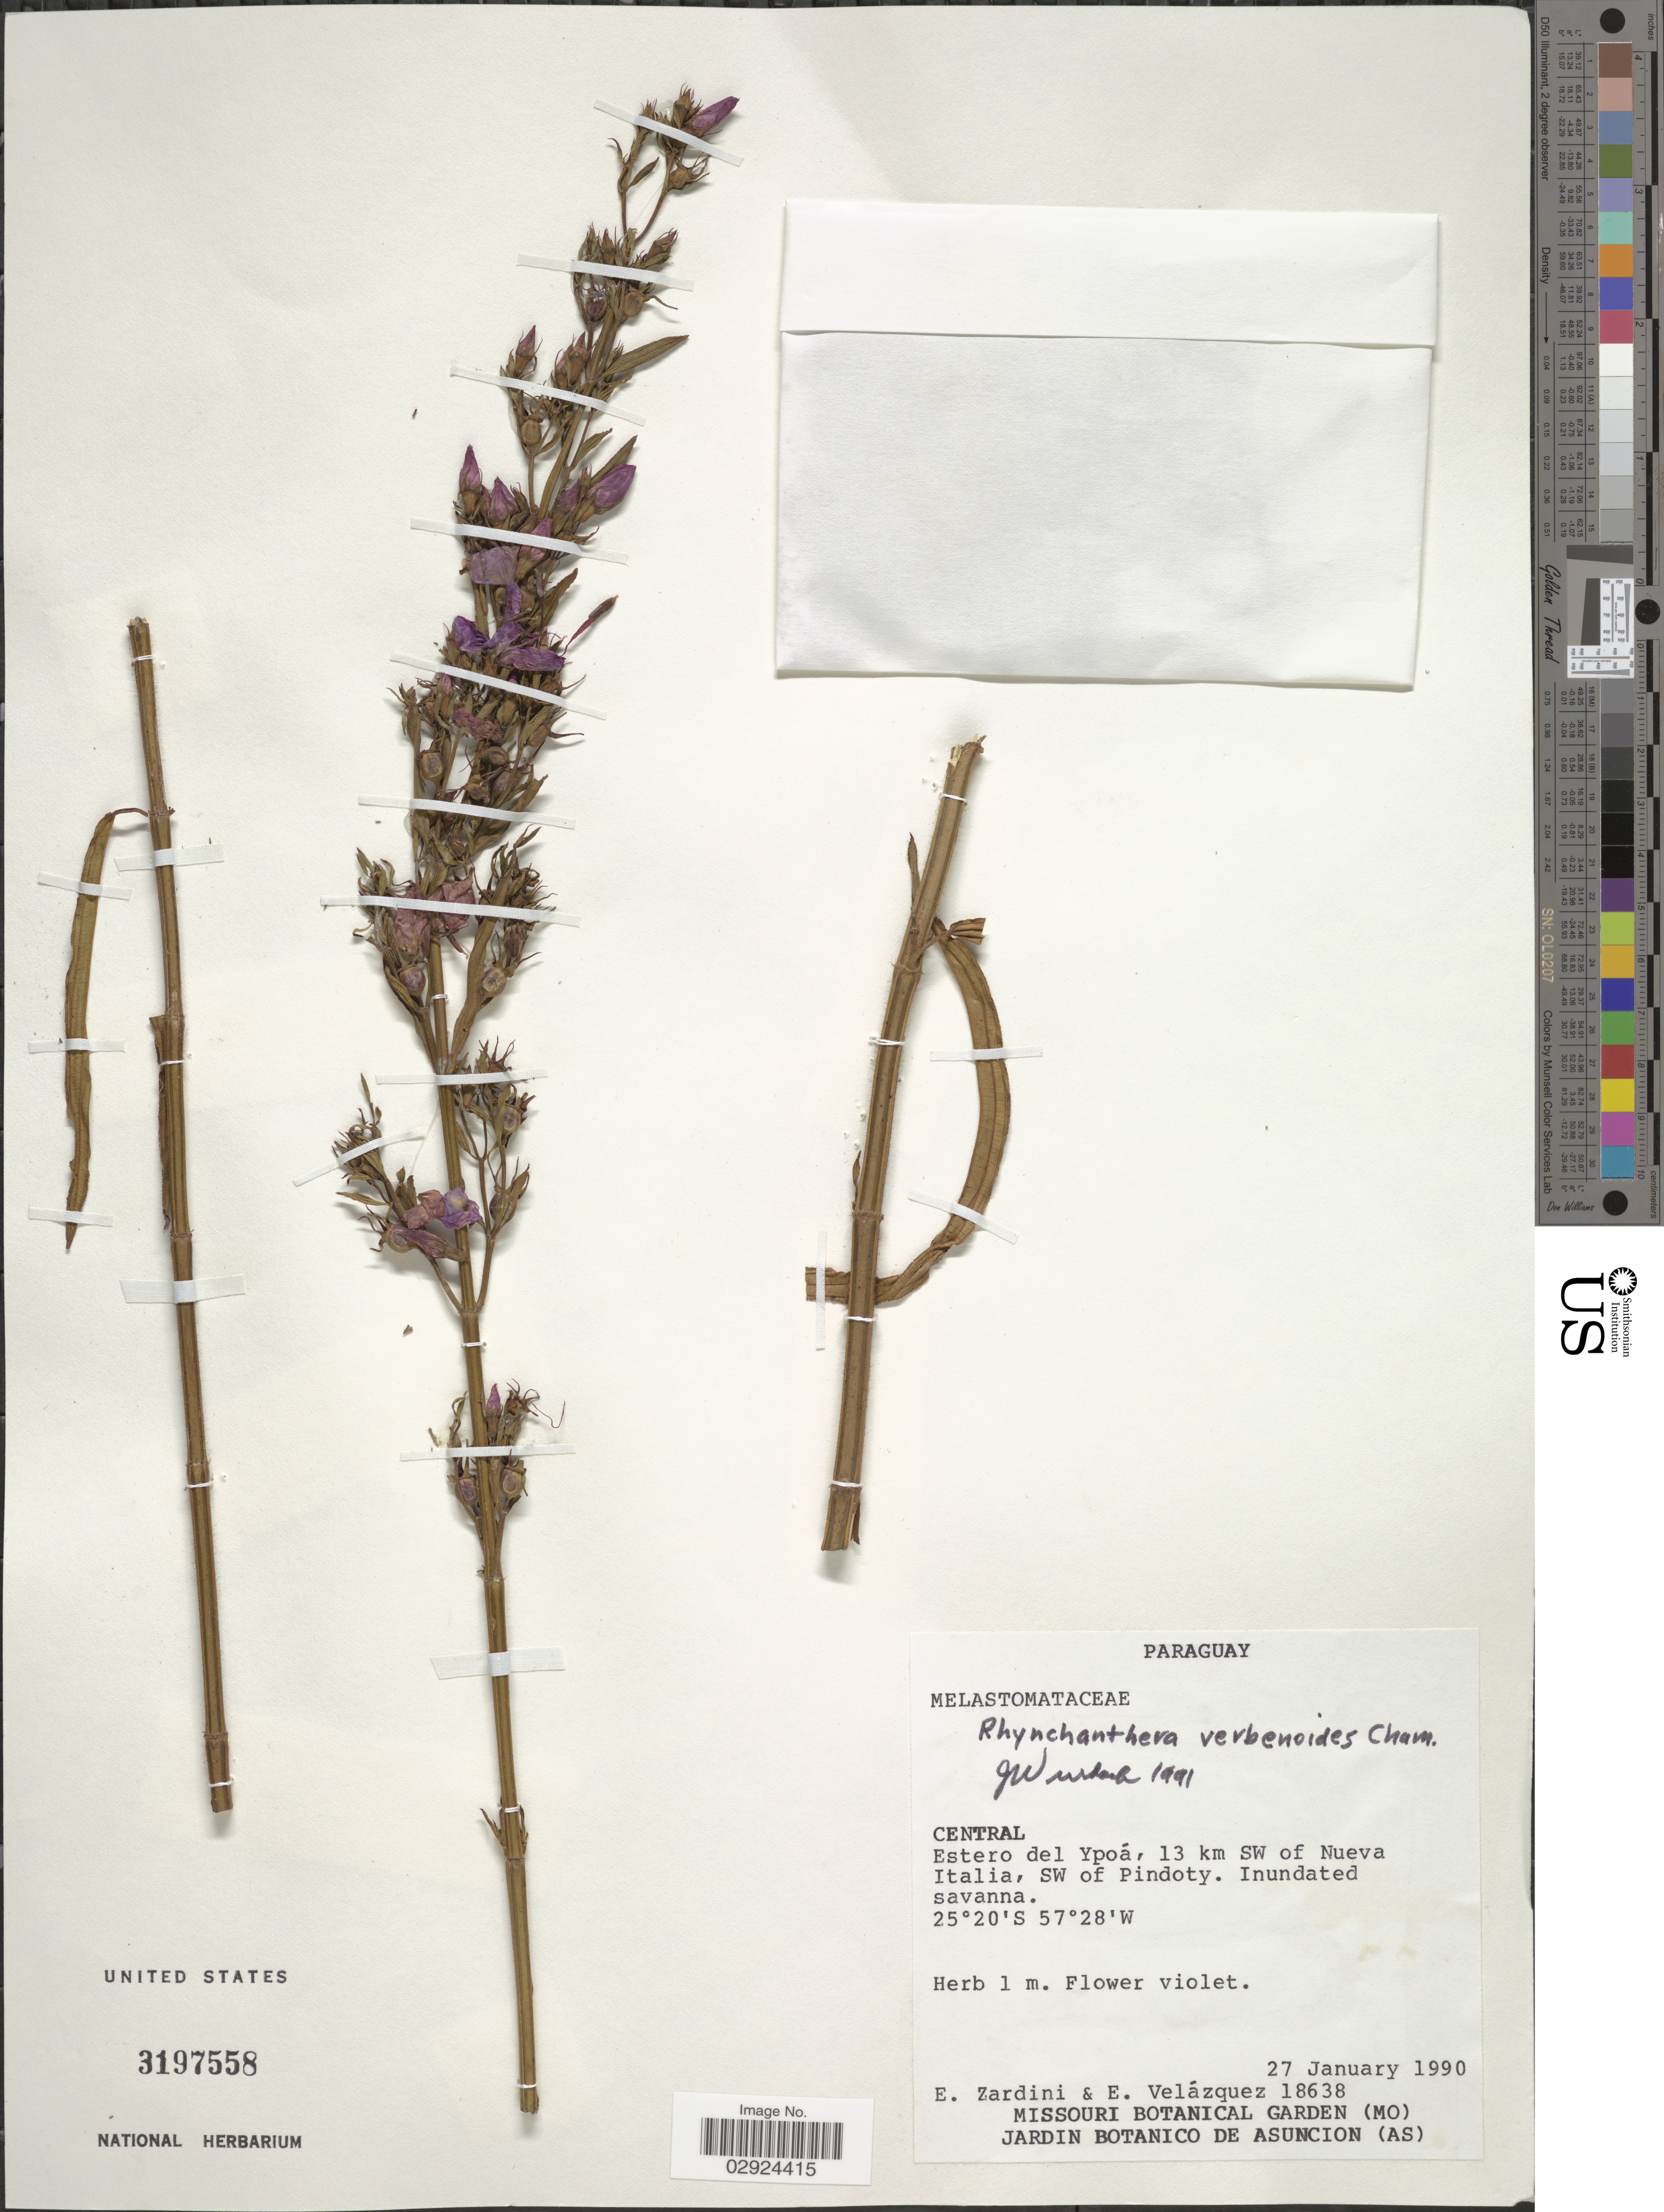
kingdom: Plantae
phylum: Tracheophyta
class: Magnoliopsida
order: Myrtales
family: Melastomataceae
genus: Rhynchanthera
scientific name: Rhynchanthera verbenoides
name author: Cham.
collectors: E. Zardini & E. Velázquez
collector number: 18638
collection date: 1990-01-27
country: Paraguay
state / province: Central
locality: Estero del Ypoá, 13 km SW of Nueva Italia, SW of Pindoty.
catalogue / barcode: US 3197558